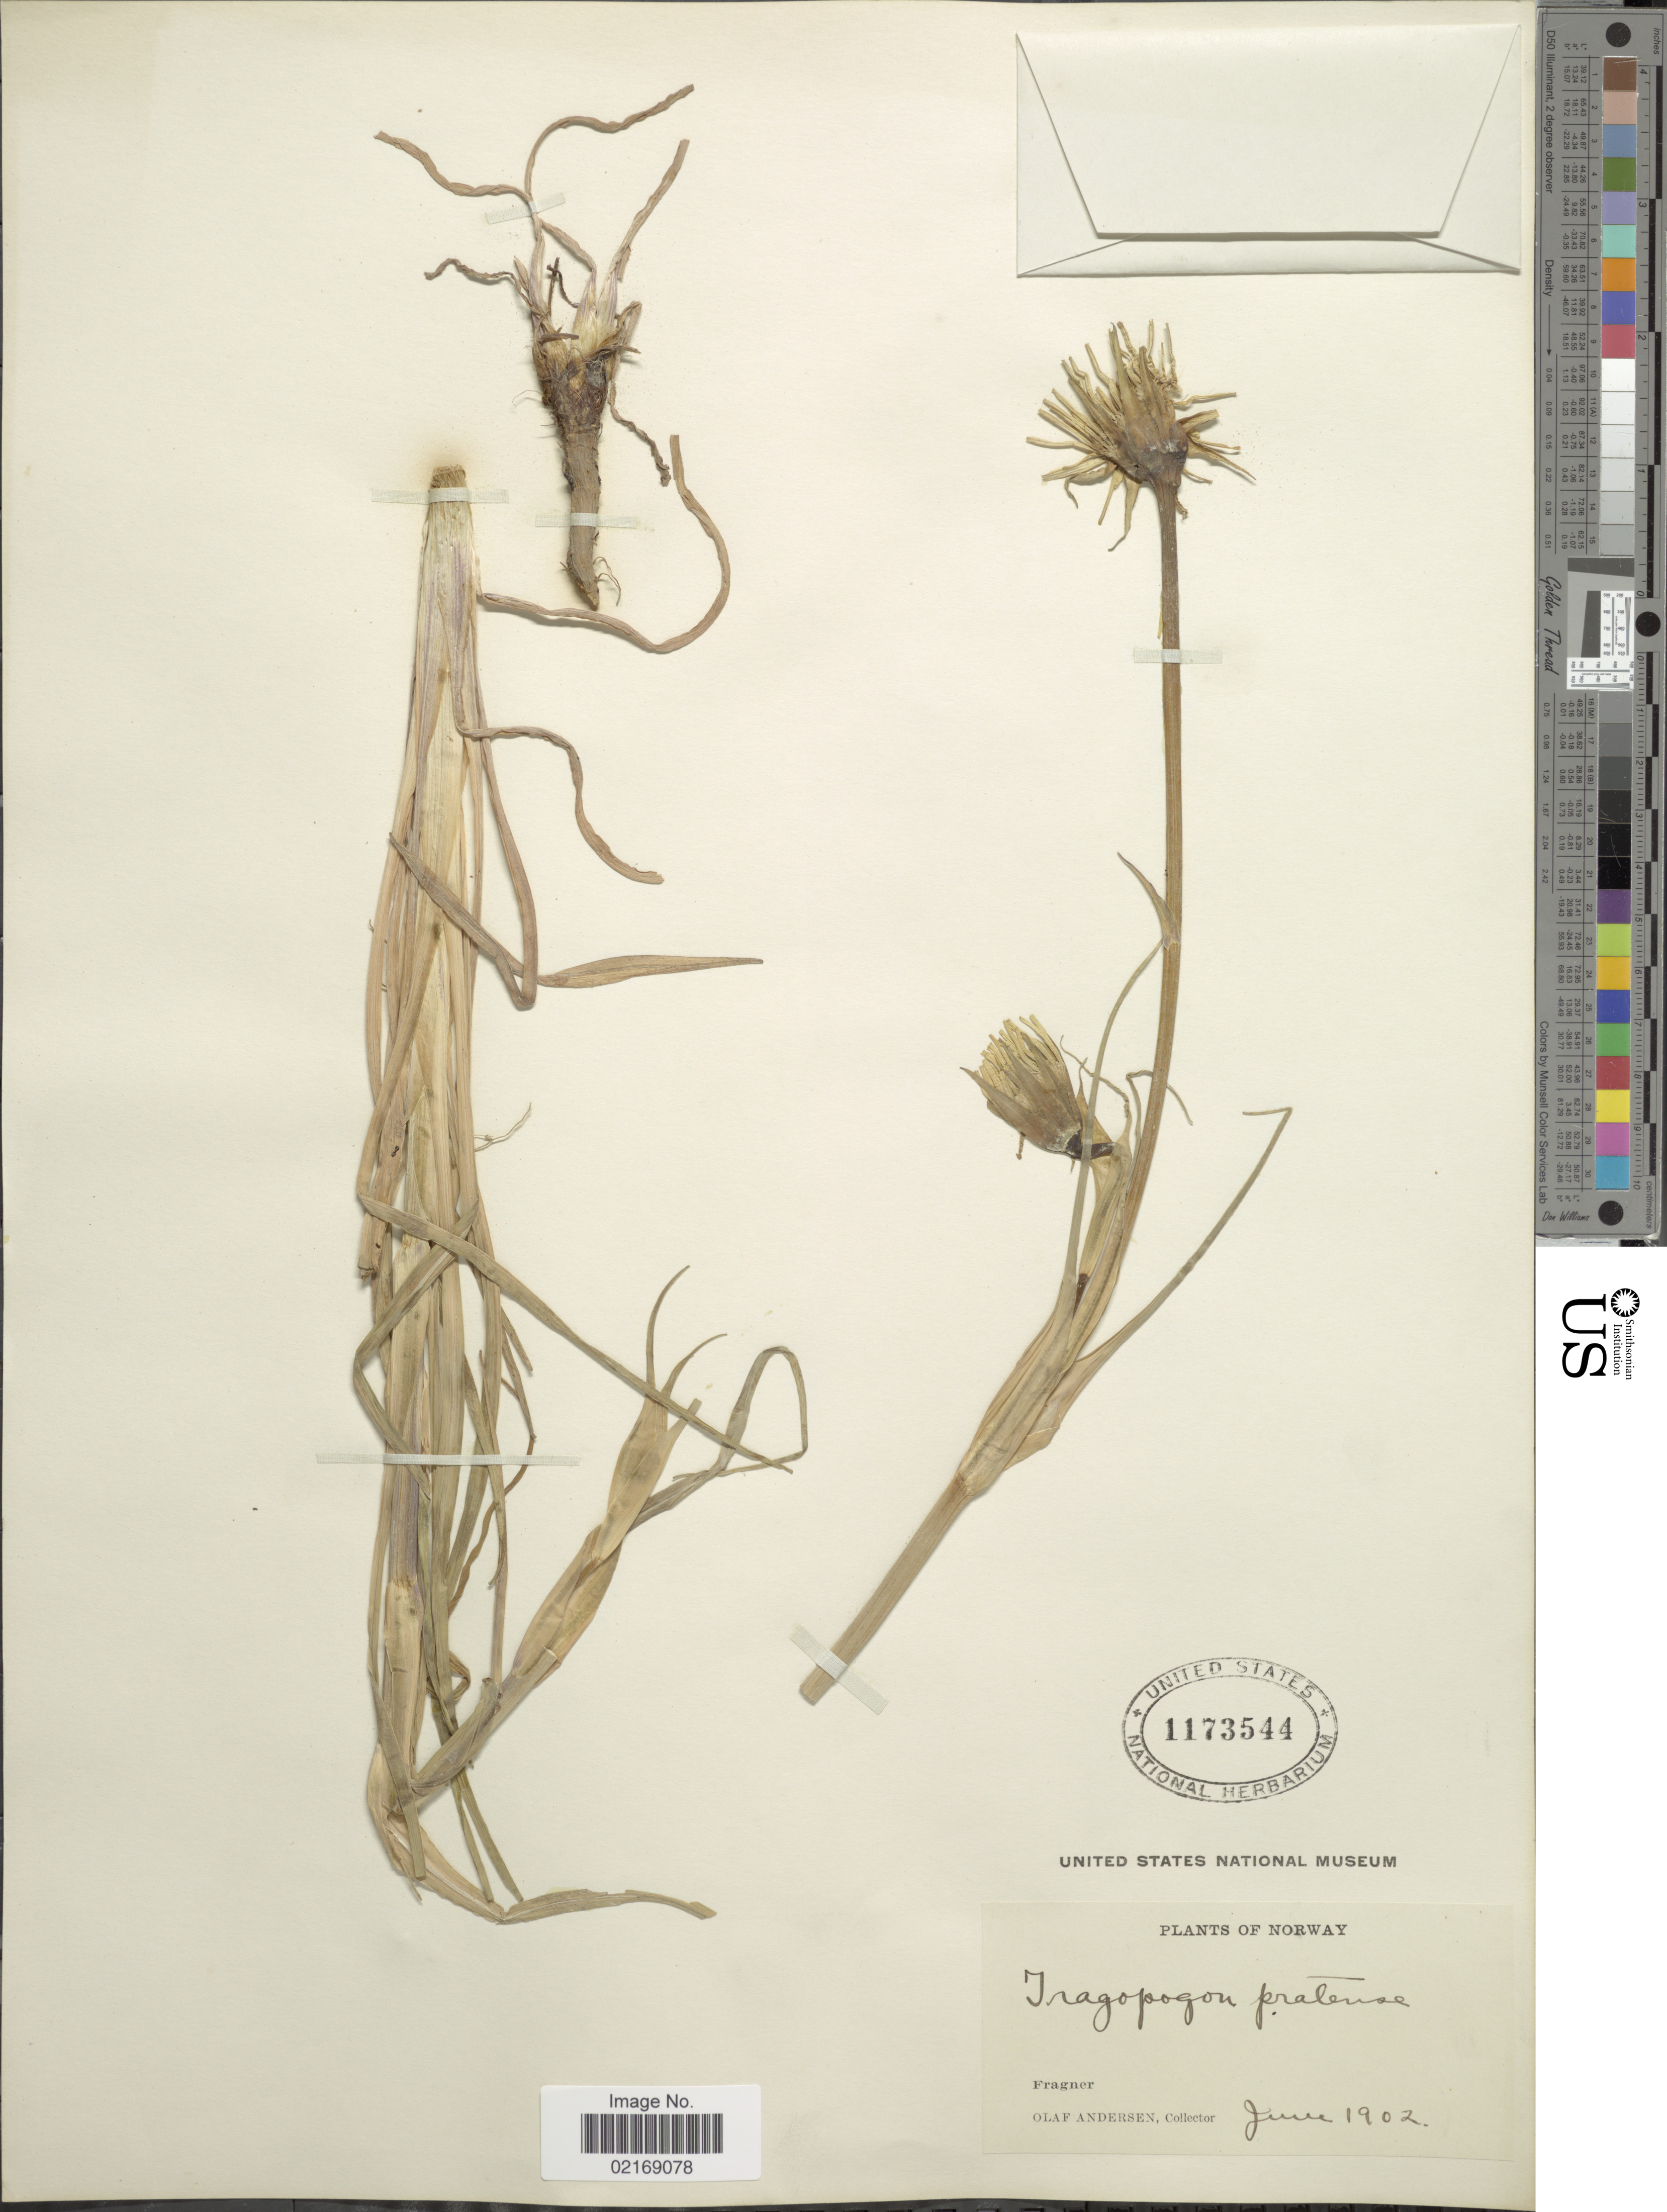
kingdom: Plantae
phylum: Tracheophyta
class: Magnoliopsida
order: Asterales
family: Asteraceae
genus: Tragopogon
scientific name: Tragopogon pratensis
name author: L.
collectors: O. Andersen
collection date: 1902-06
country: Norway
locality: Fragner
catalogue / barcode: US 1173544